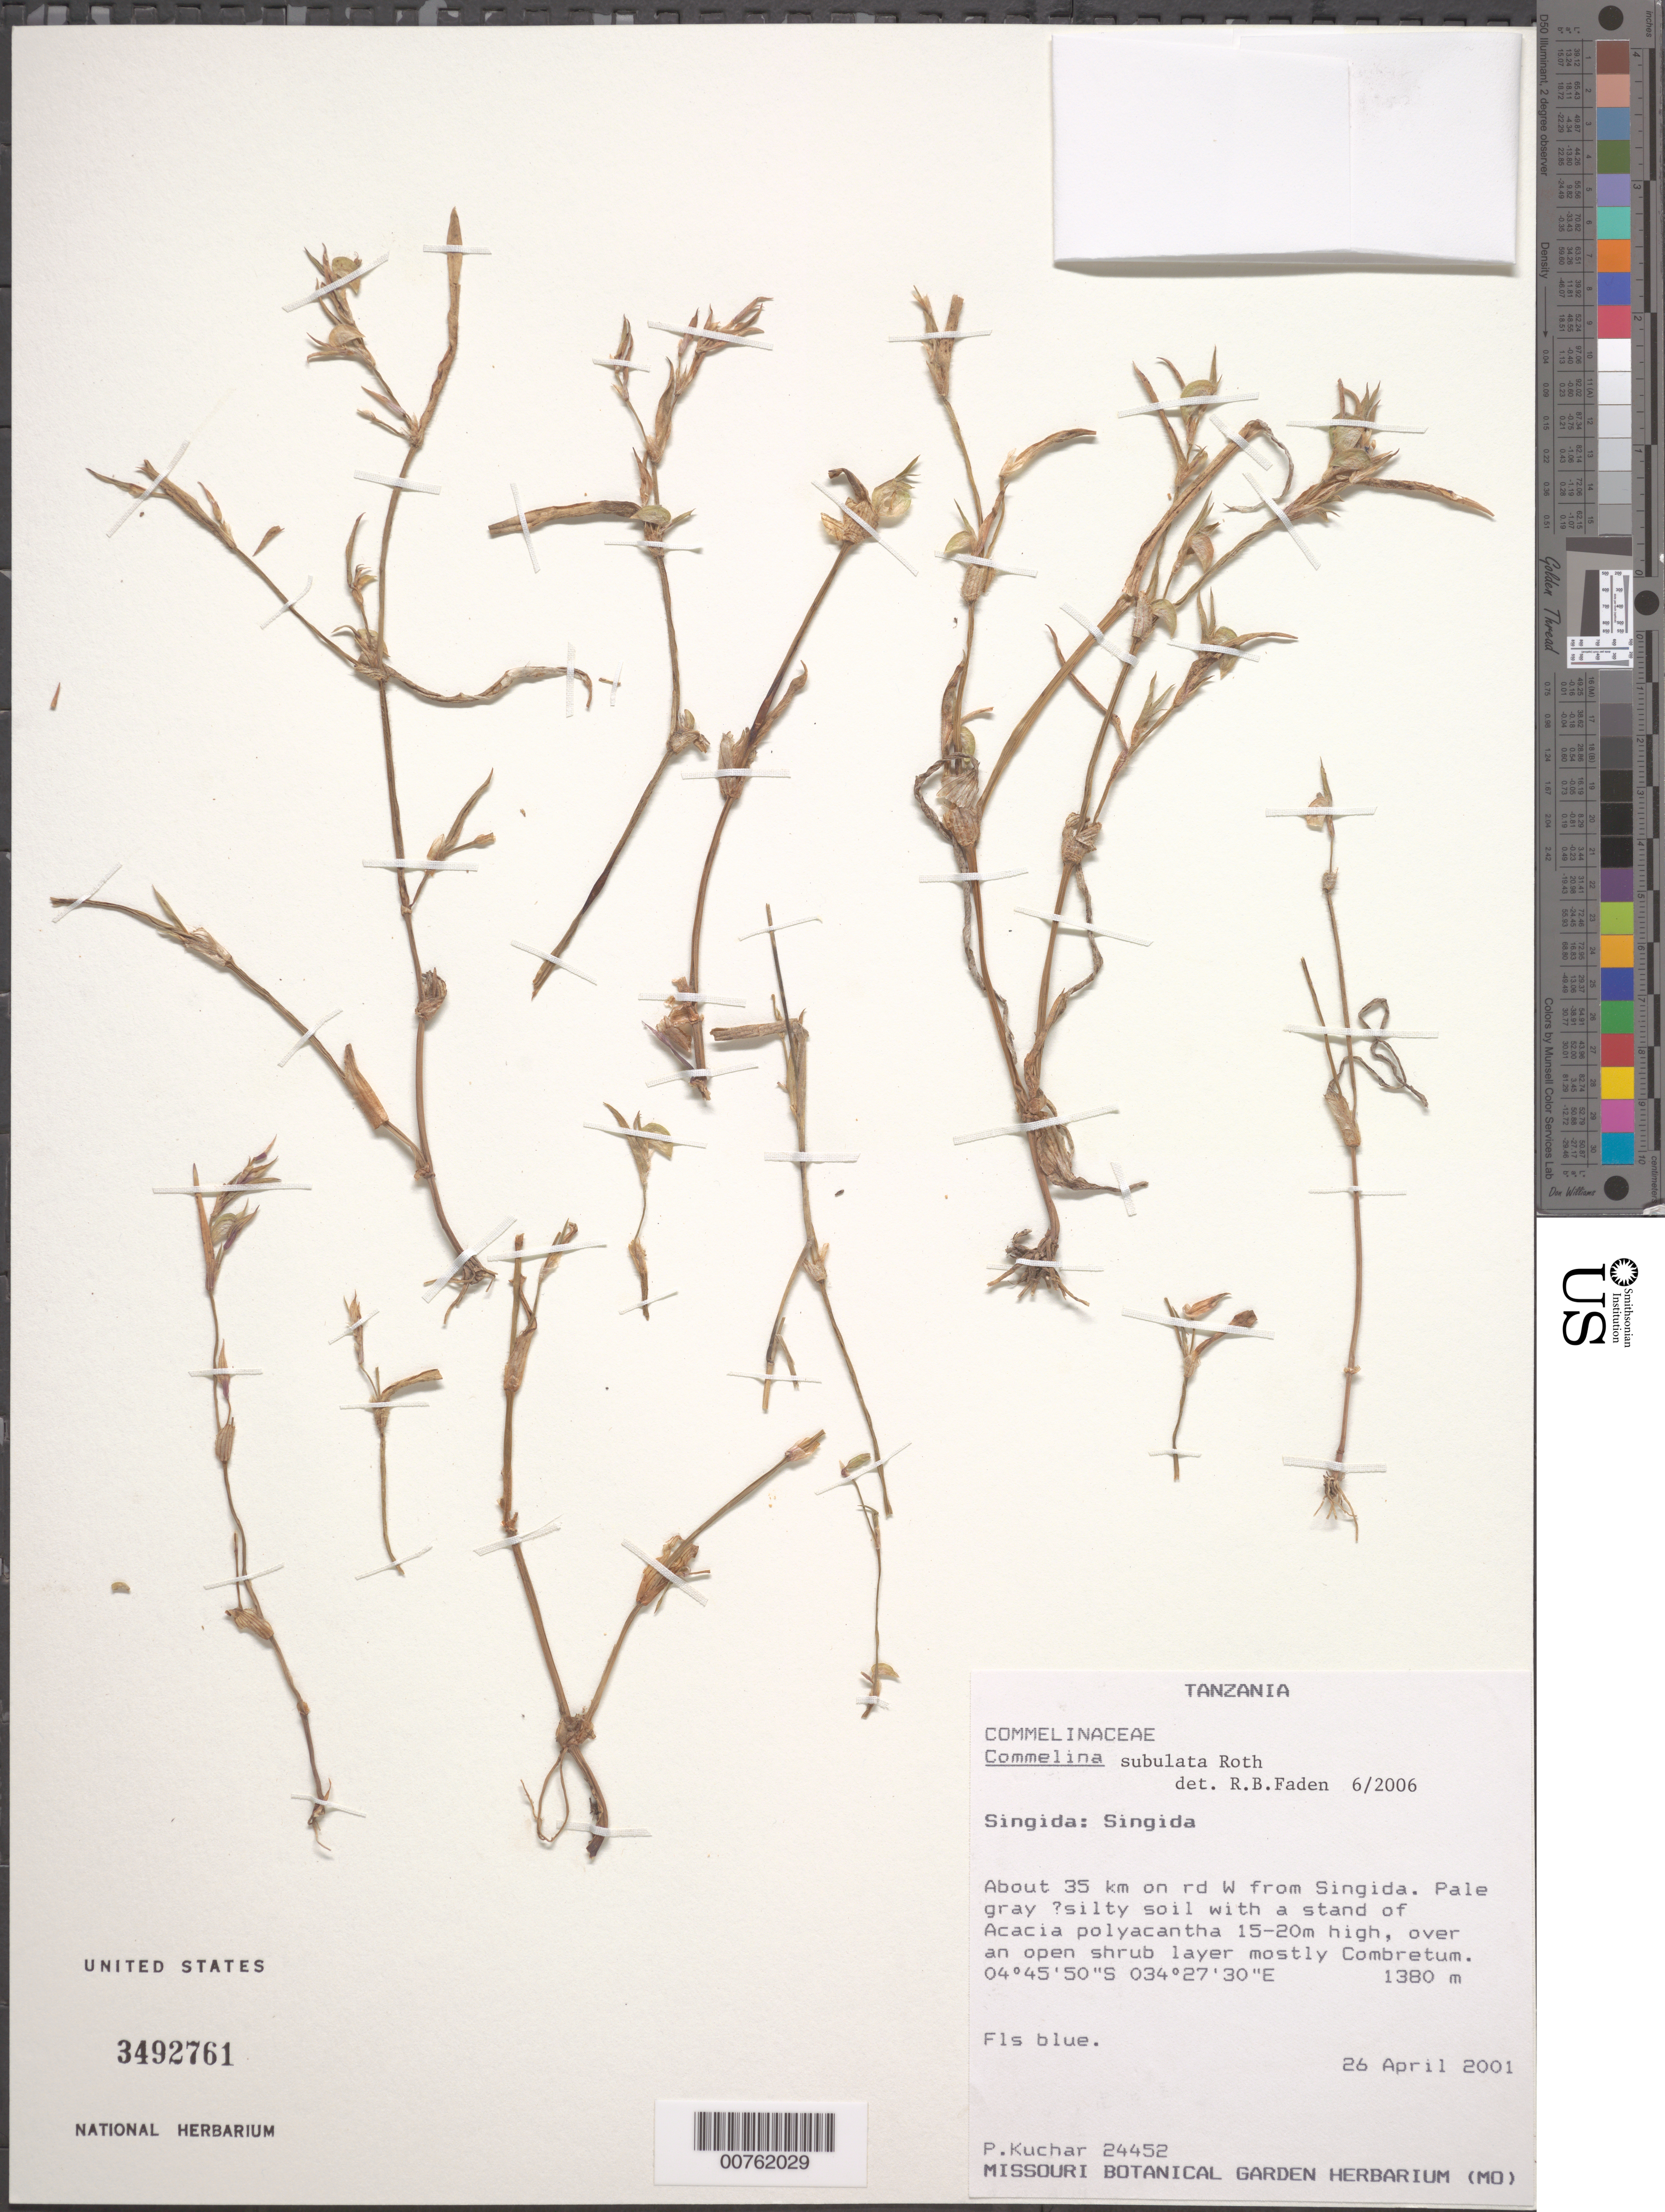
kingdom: Plantae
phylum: Tracheophyta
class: Liliopsida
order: Commelinales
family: Commelinaceae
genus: Commelina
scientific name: Commelina subulata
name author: Roth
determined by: Faden, Robert B., (US), Smithsonian Institution - National Museum of Natural History (UNITED STATES)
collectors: P. Kuchar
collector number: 24452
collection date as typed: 26 Apr 2001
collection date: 2001-04-26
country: Tanzania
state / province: Singida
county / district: Singida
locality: About 35 km on rd W from Singida.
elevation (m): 1380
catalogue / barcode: US 3492761